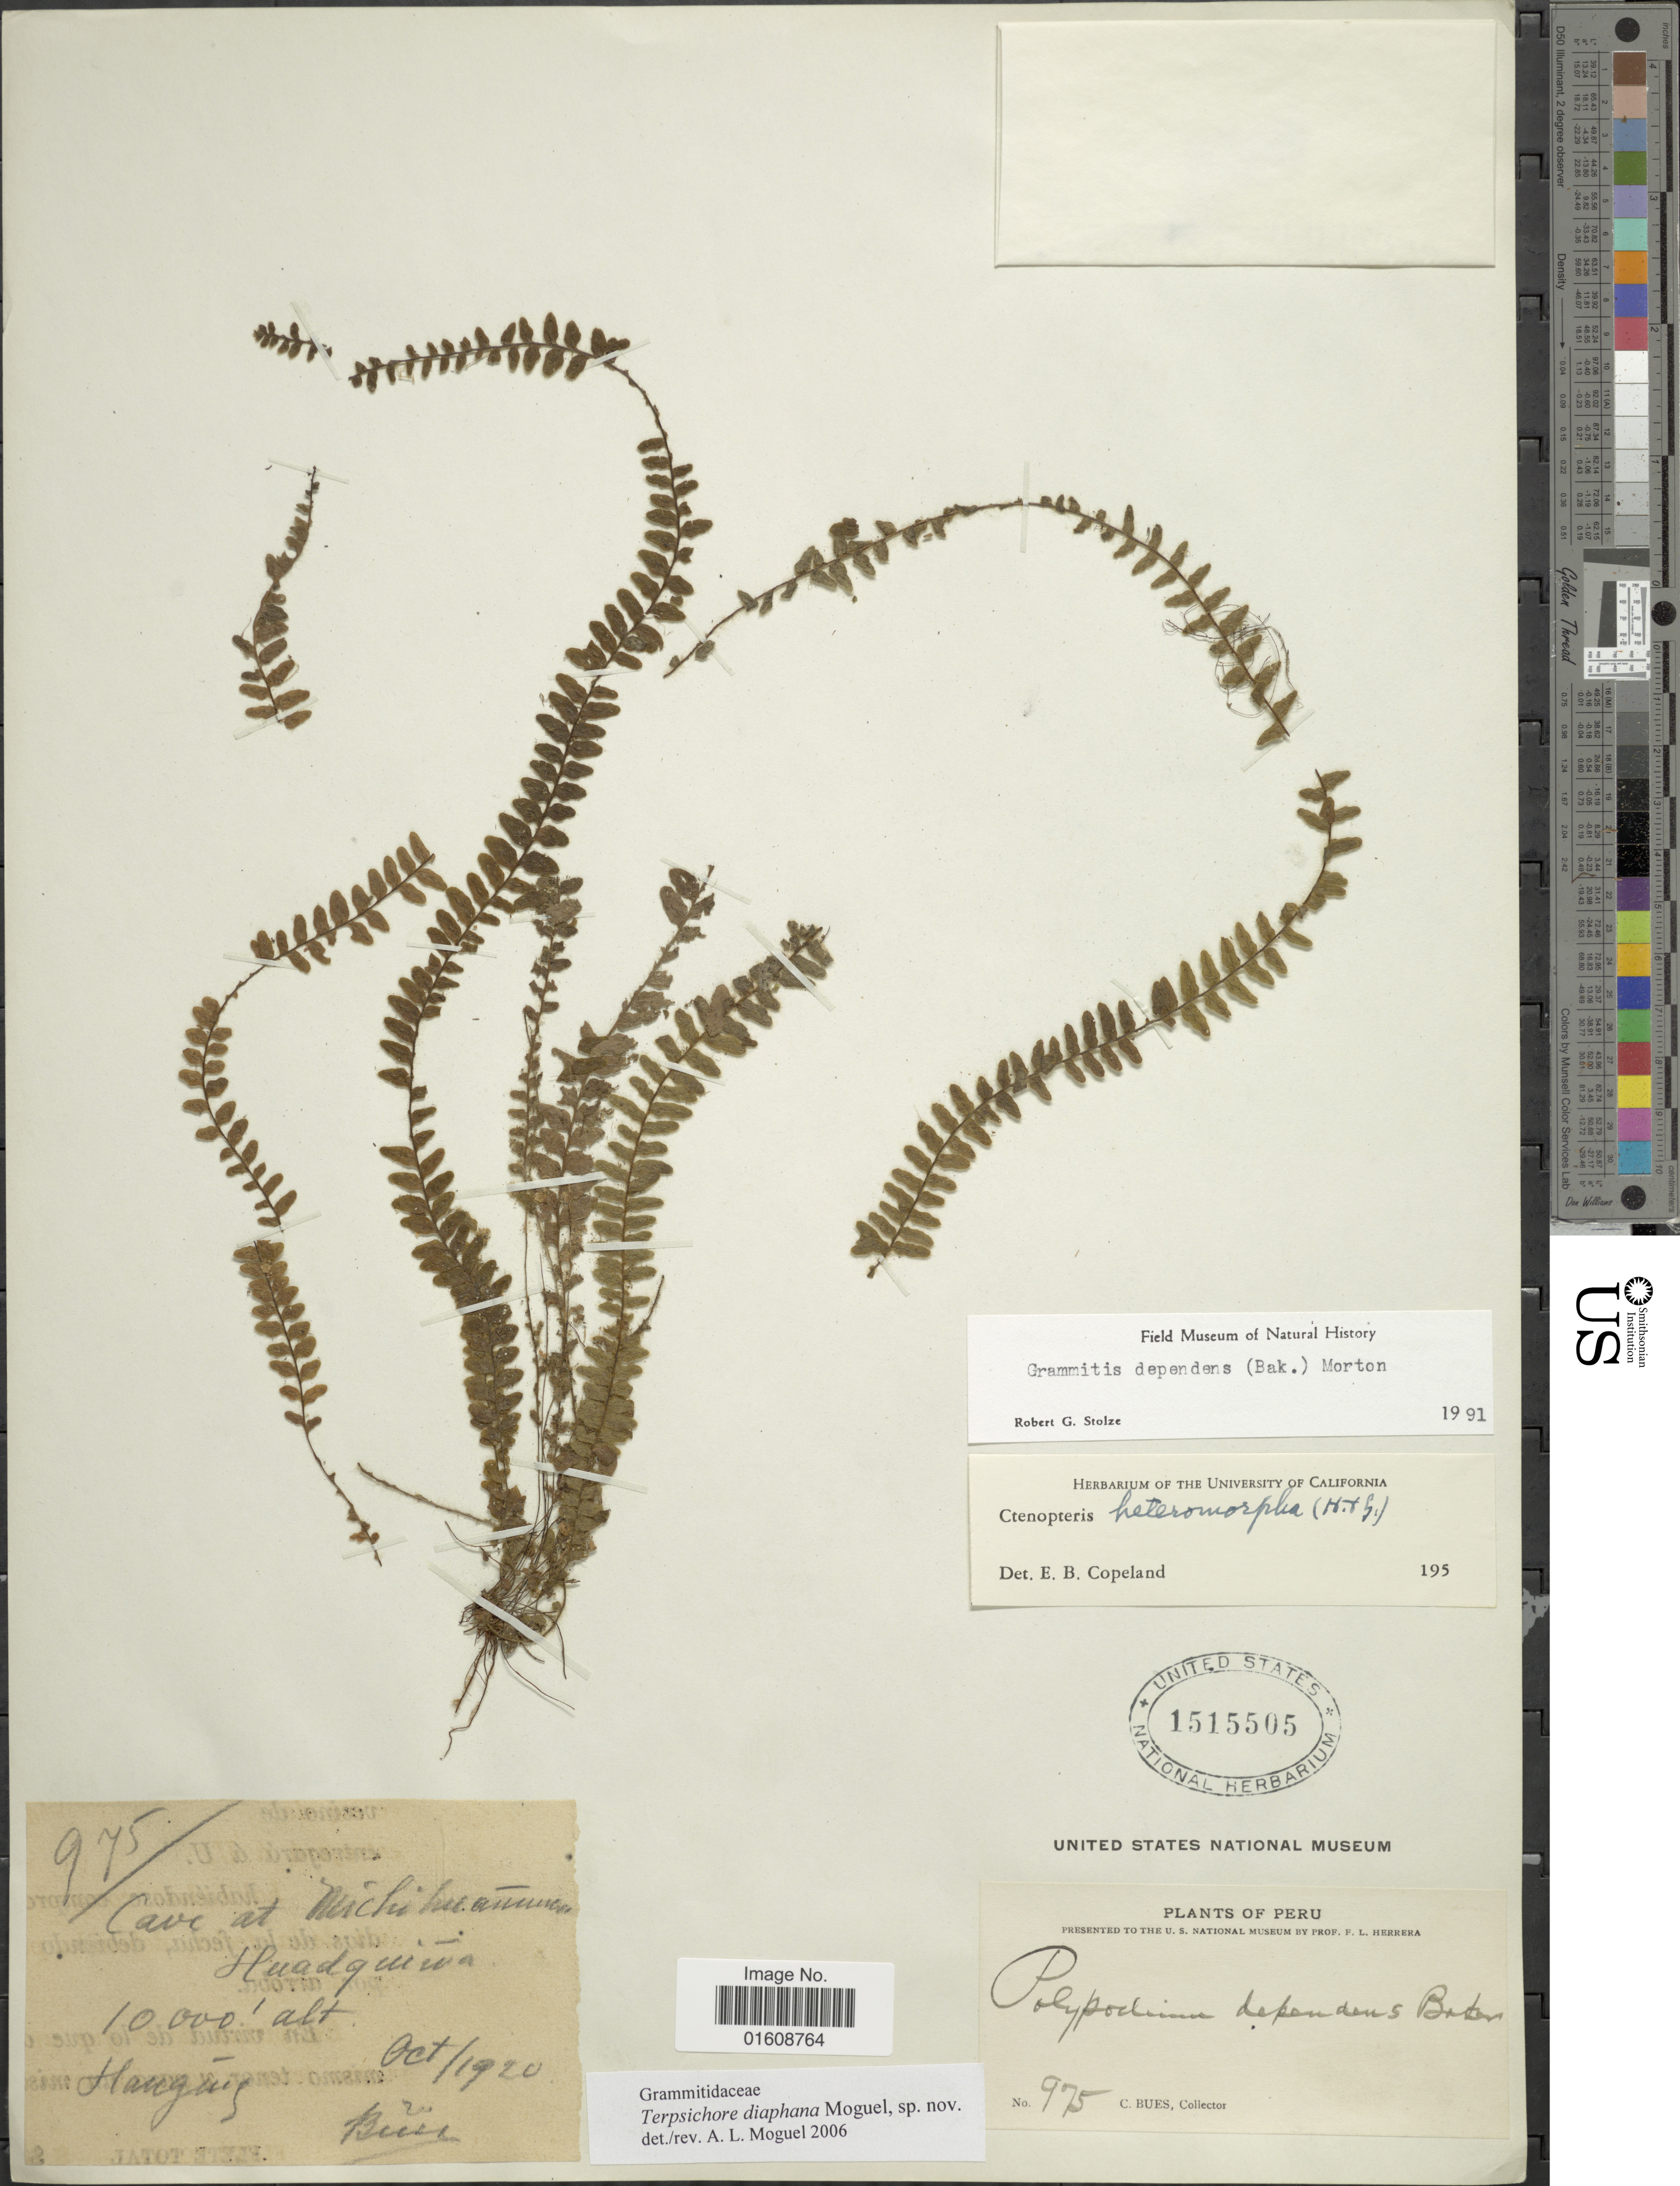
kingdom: Plantae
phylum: Tracheophyta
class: Polypodiopsida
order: Polypodiales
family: Polypodiaceae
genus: Alansmia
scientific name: Alansmia dependens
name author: (Baker) Moguel & M. Kessler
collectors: C. Bues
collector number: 975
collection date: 1920-10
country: Peru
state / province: Cusco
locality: Cave at Michihuanunca. Huadquiña.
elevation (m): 3048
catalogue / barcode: US 1515505